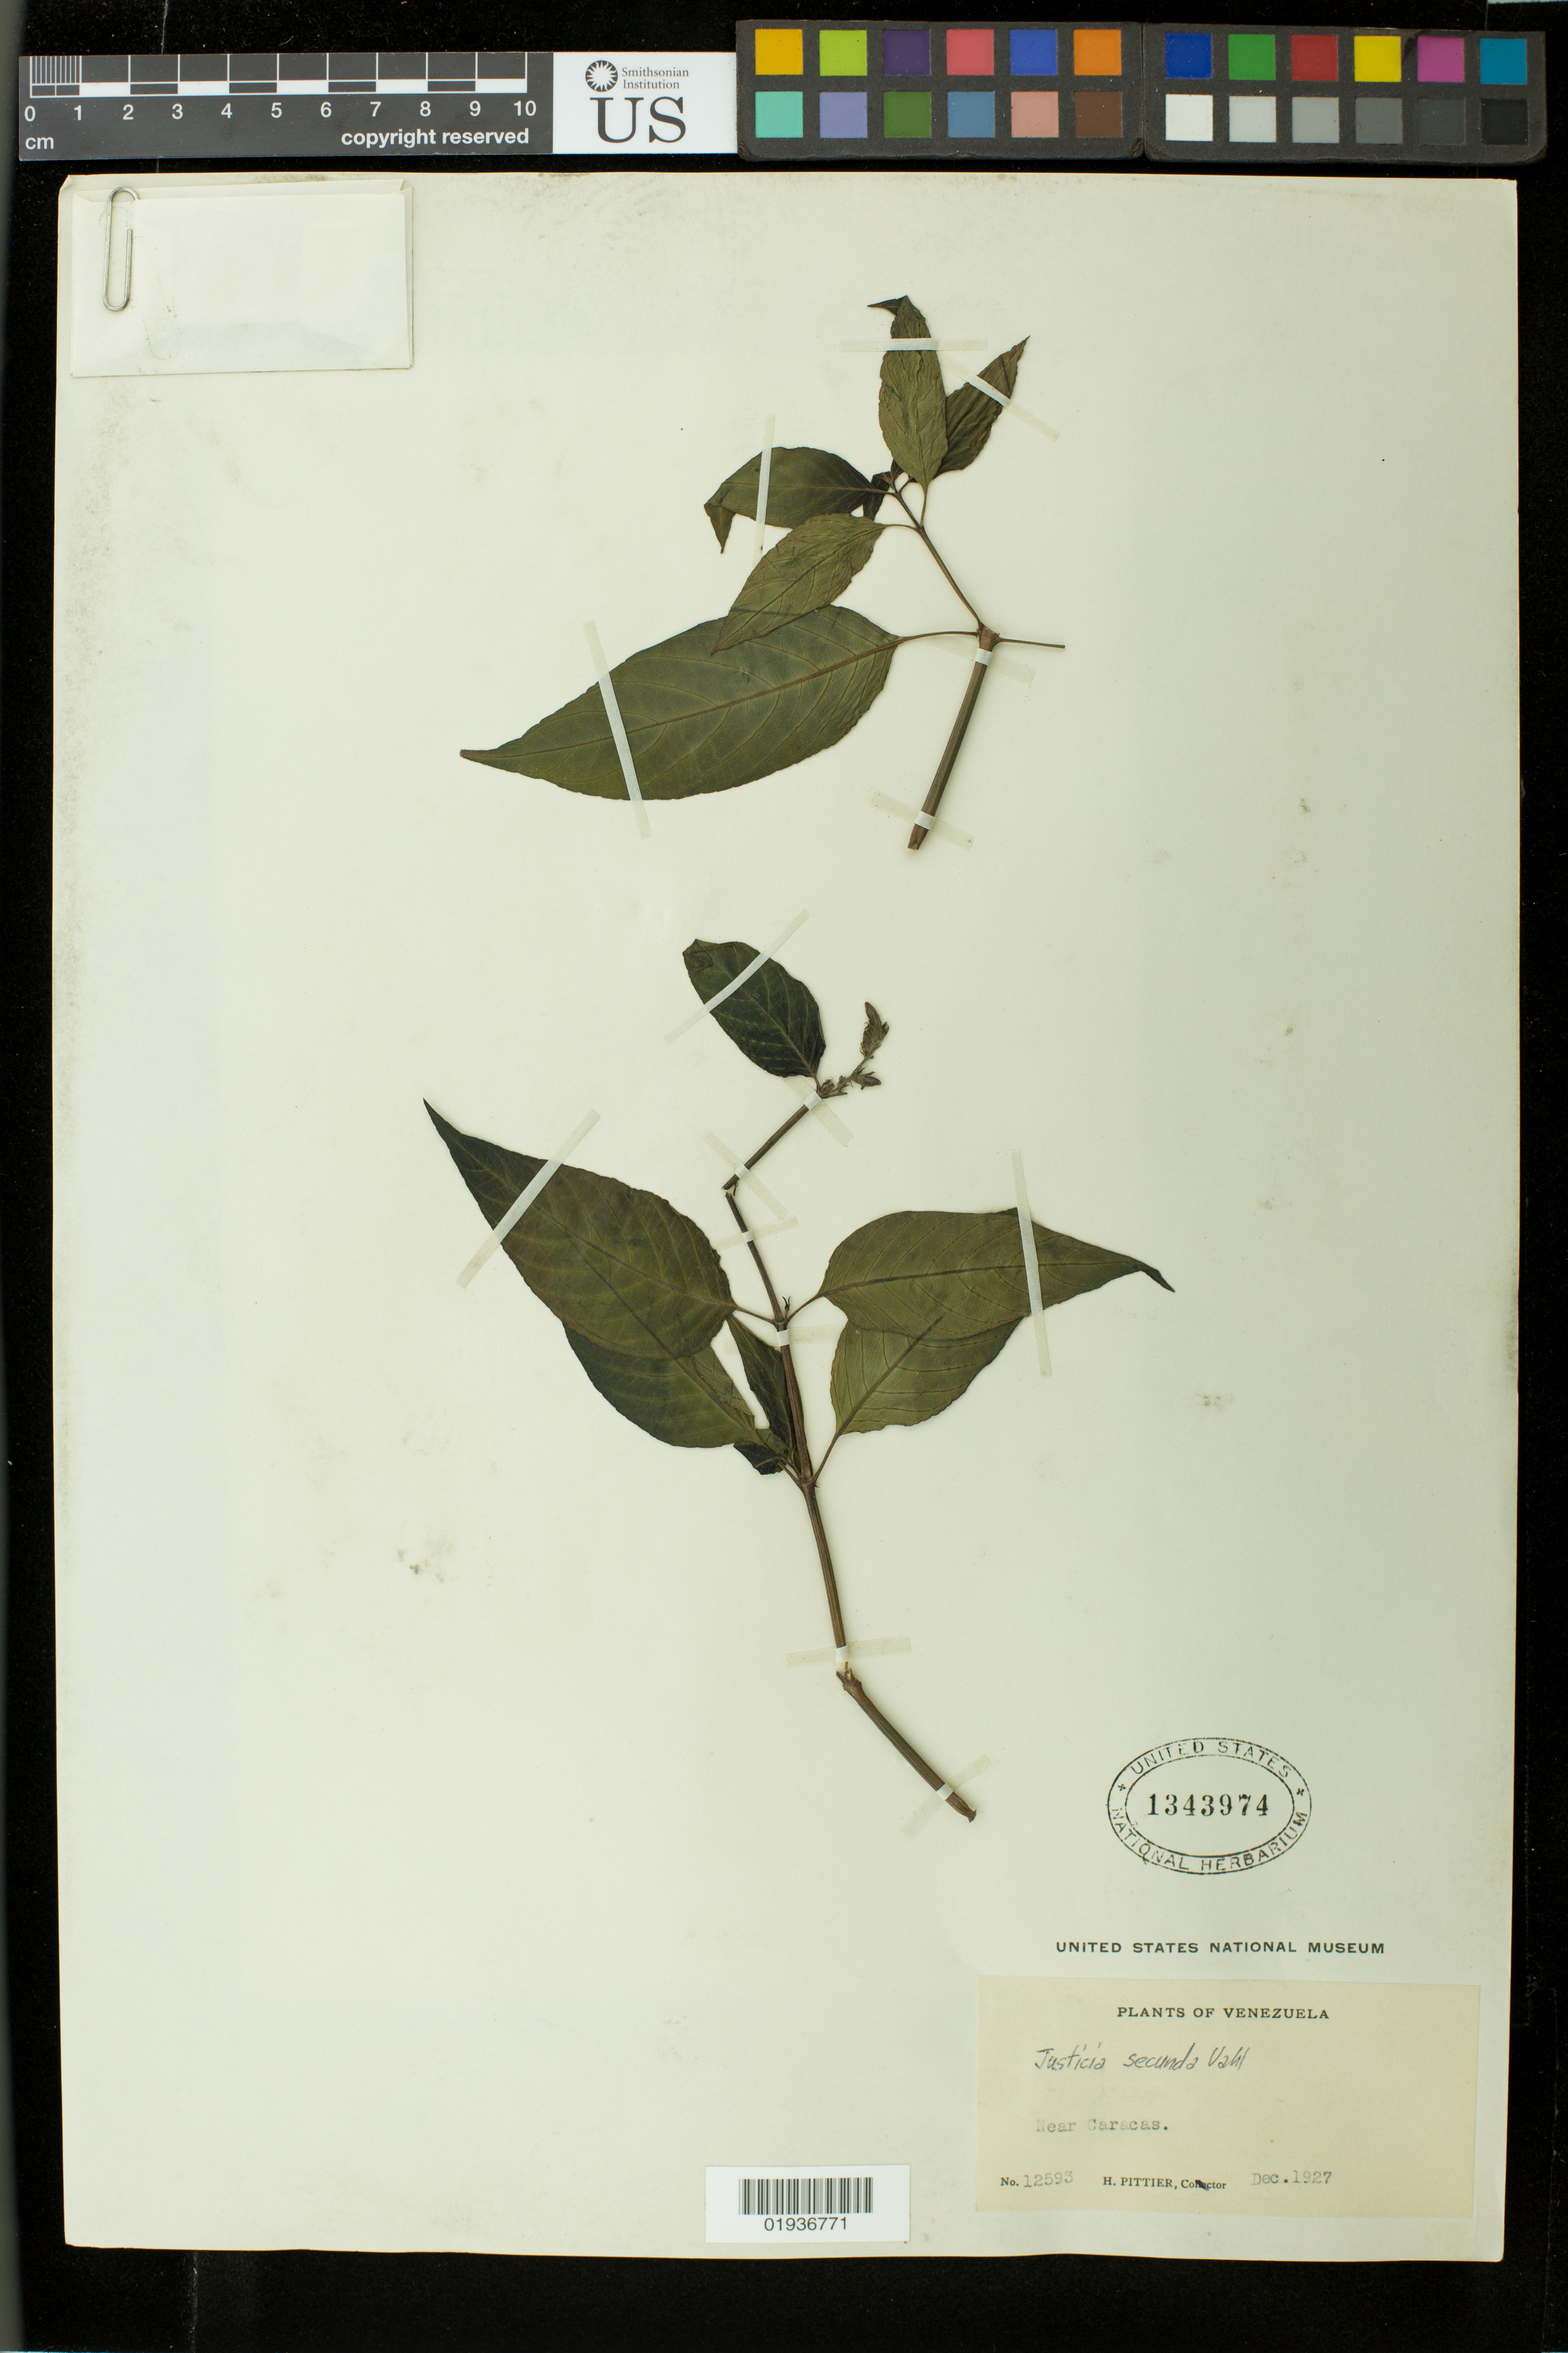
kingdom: Plantae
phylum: Tracheophyta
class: Magnoliopsida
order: Lamiales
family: Acanthaceae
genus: Justicia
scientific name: Justicia secunda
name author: Vahl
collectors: H. F. Pittier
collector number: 12593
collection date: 1927-12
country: Venezuela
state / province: Distrito Federal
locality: Near Caracas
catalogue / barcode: US 1343974